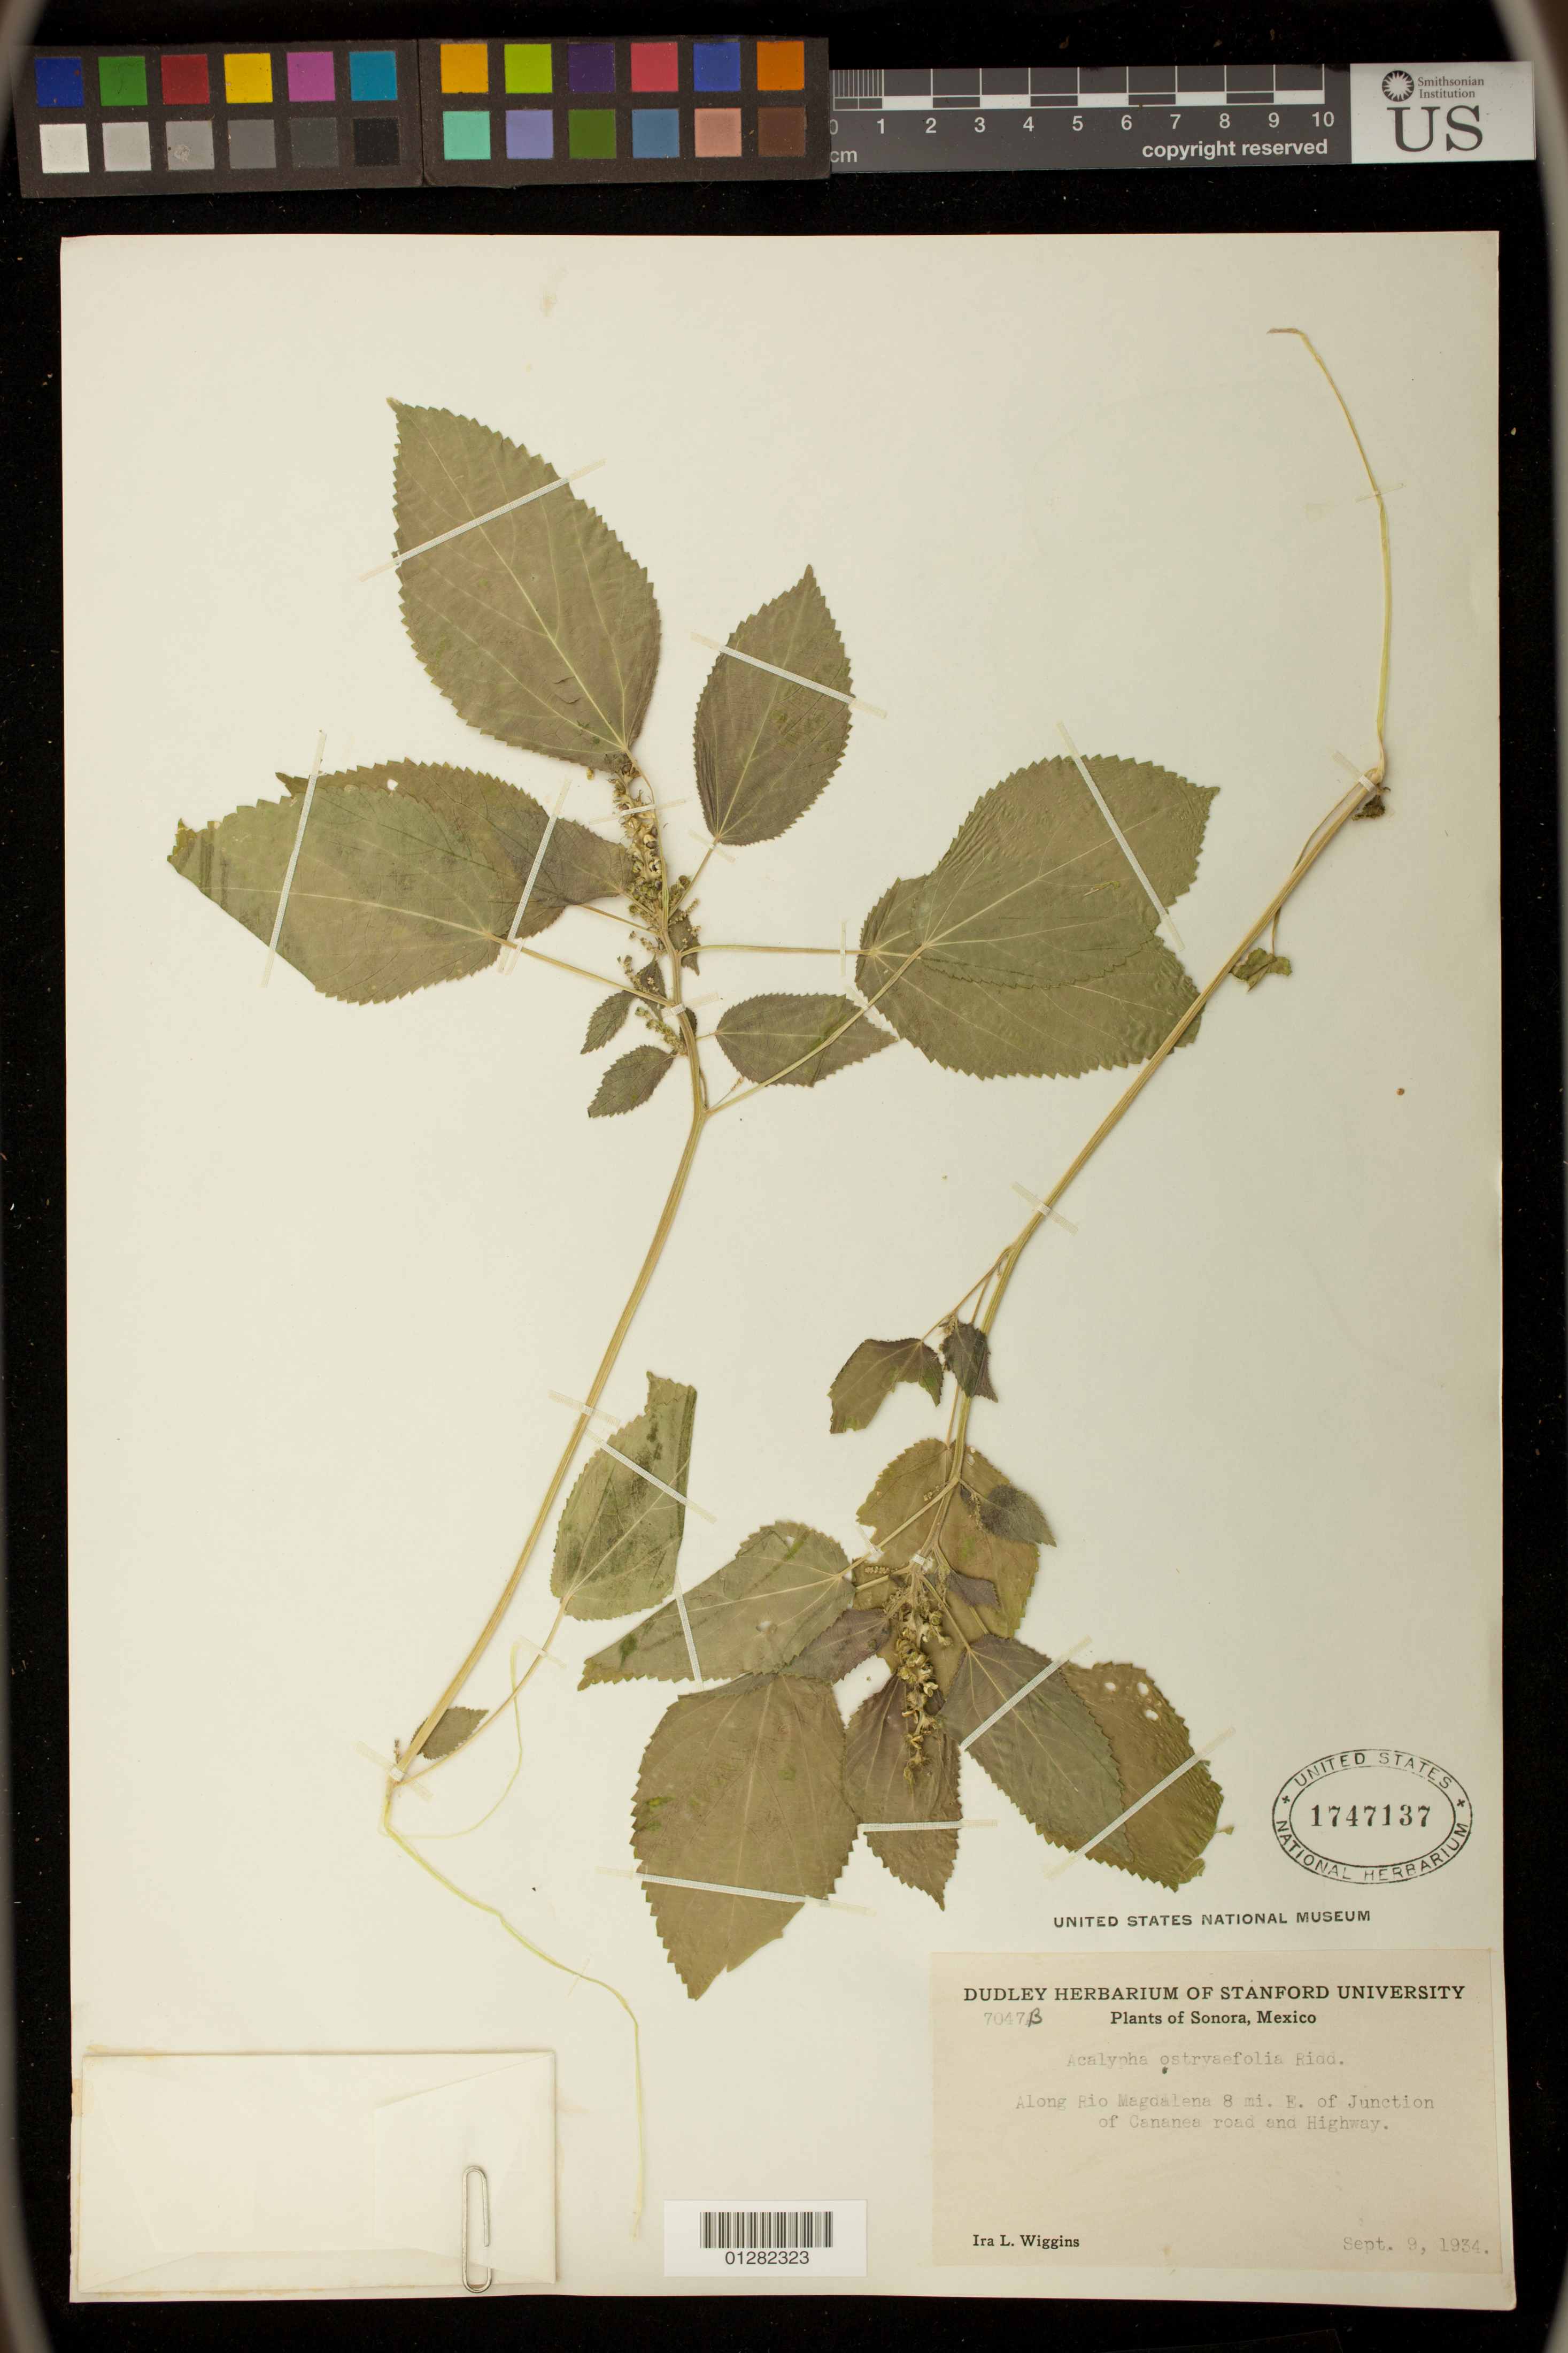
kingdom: Plantae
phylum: Tracheophyta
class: Magnoliopsida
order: Malpighiales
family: Euphorbiaceae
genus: Acalypha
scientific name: Acalypha ostryifolia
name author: Ridd.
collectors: J. N. Rose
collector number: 7047B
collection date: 1938-09-09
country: Mexico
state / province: Sonora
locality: Along Rio Magdalana 8 miles East of Junction of Cananea road and Highway.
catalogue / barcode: US 1747137